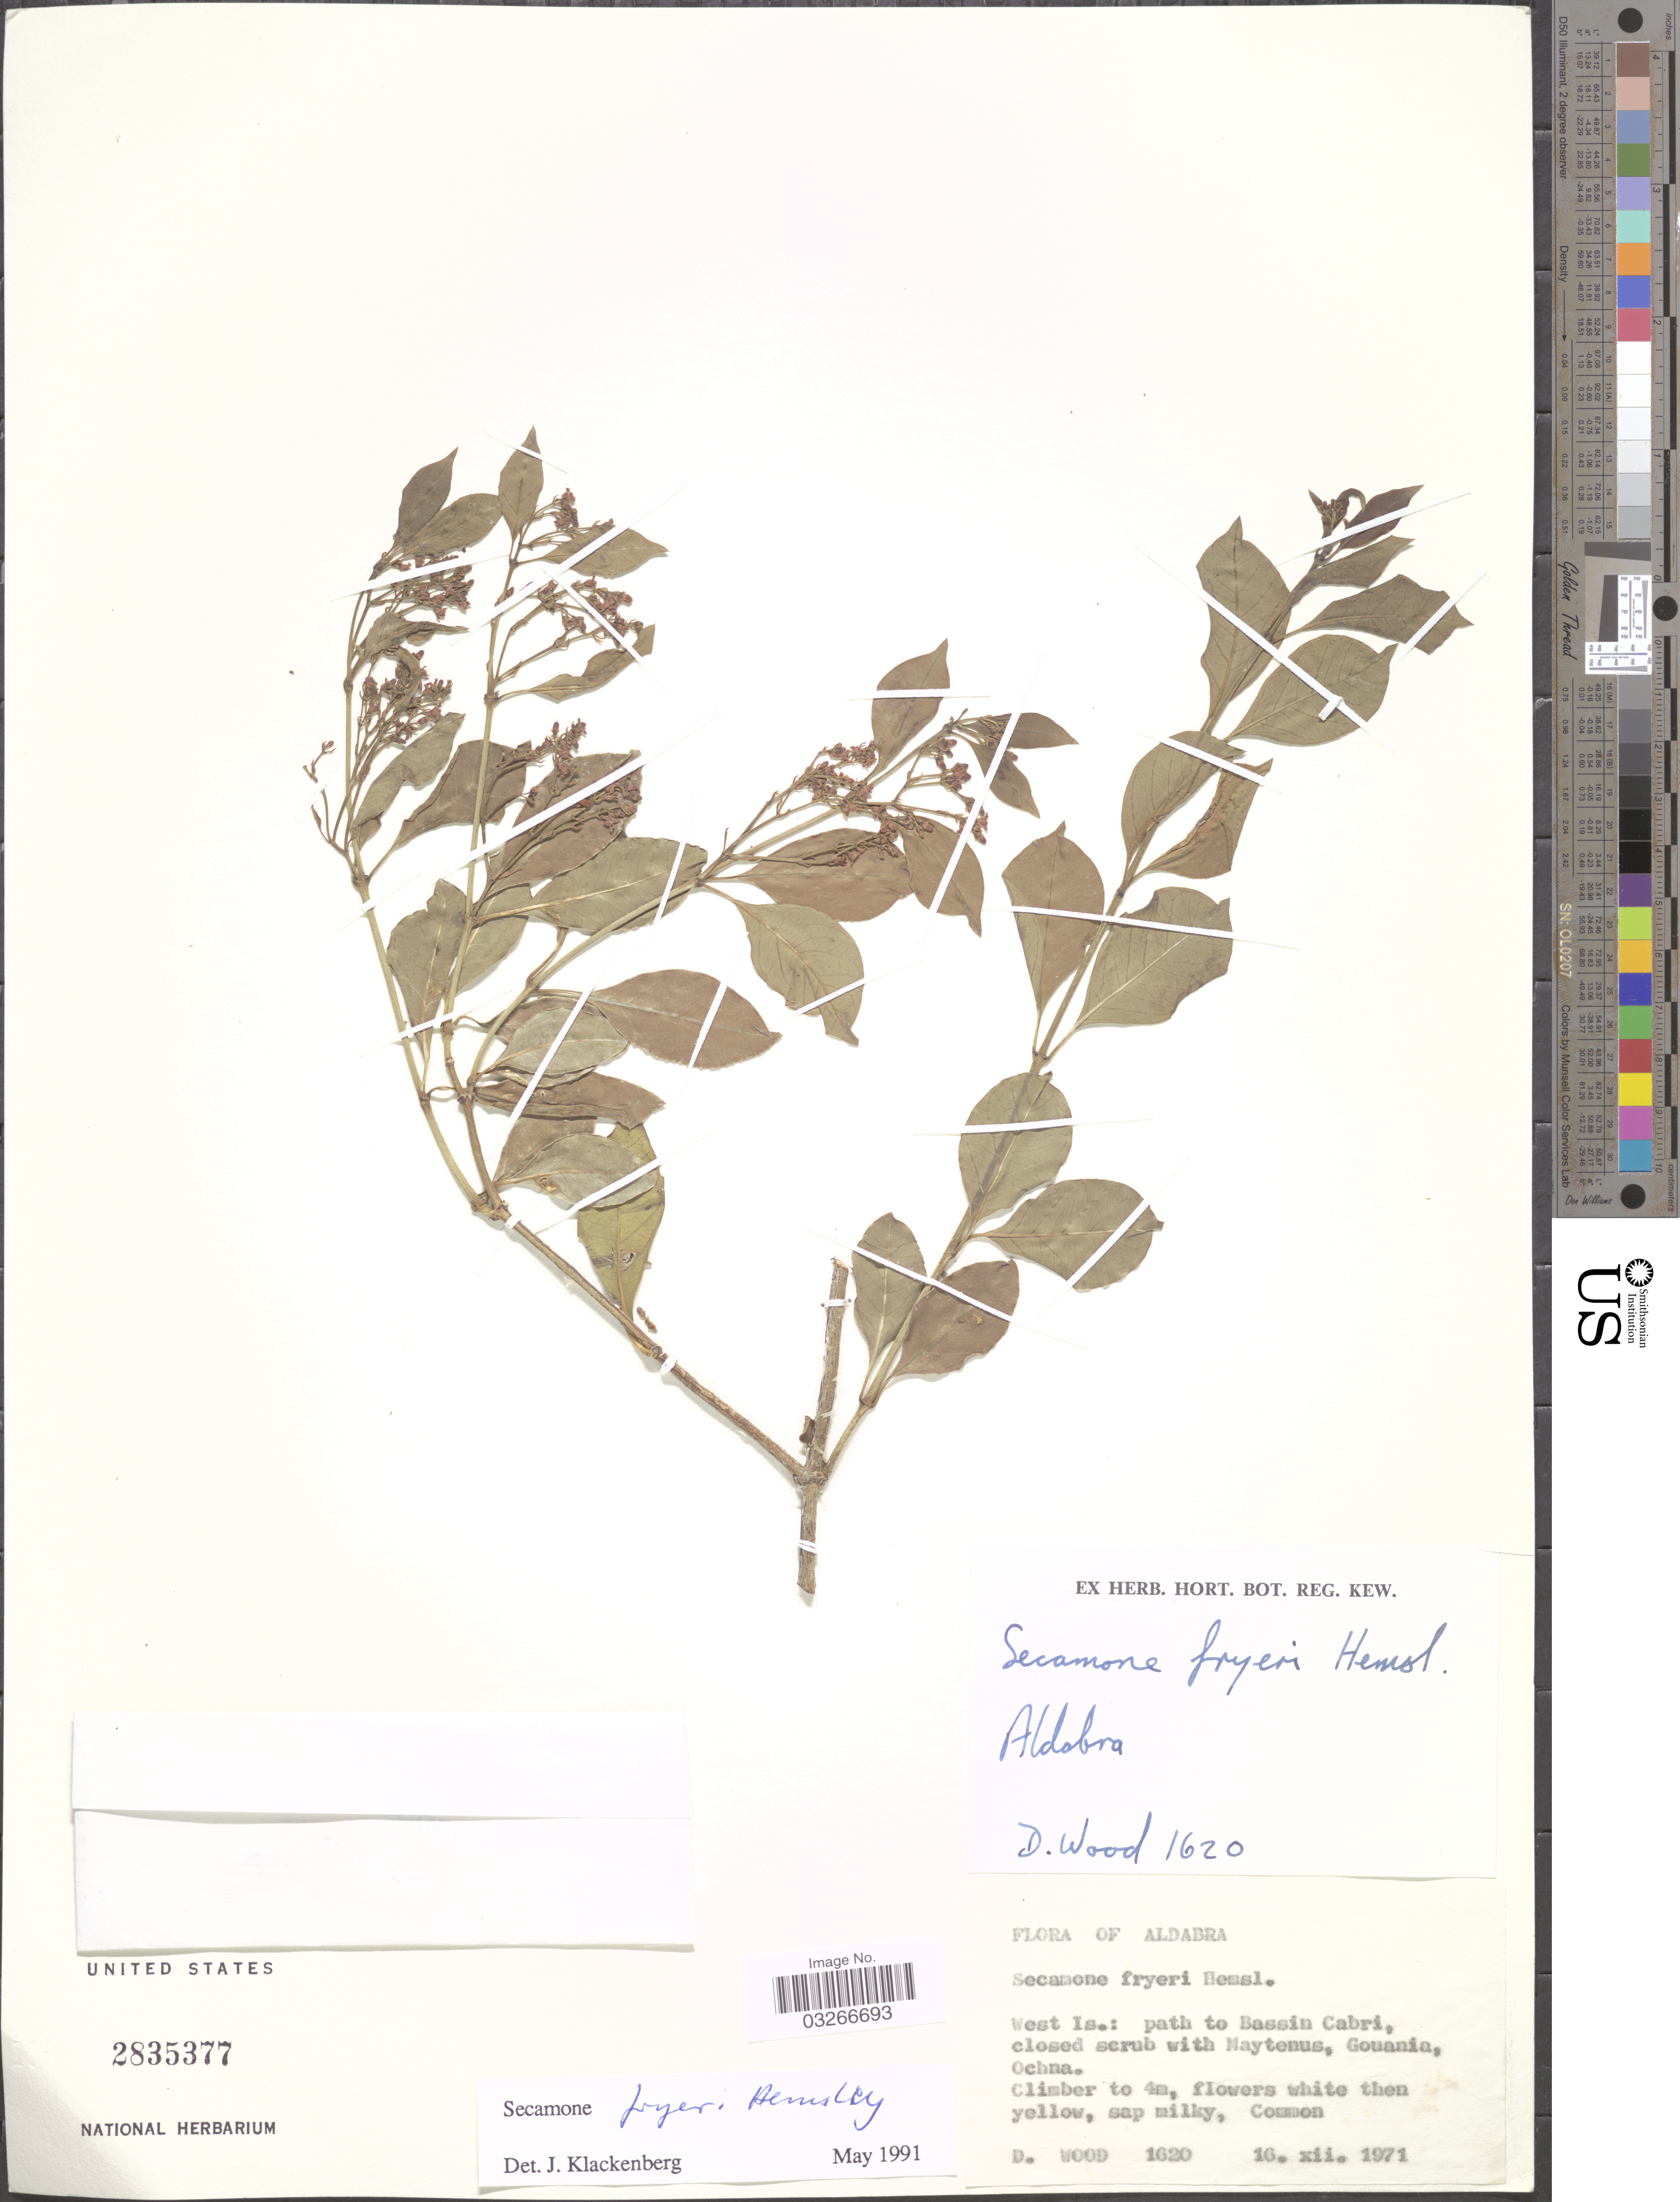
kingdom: Plantae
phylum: Tracheophyta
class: Magnoliopsida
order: Gentianales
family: Apocynaceae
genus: Secamone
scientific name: Secamone fryeri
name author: Hemsl.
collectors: D. Wood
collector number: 1620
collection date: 1971-12-16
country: Seychelles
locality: Aldabra, West Is.: path to Bassin Cabri.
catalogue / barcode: US 2835377